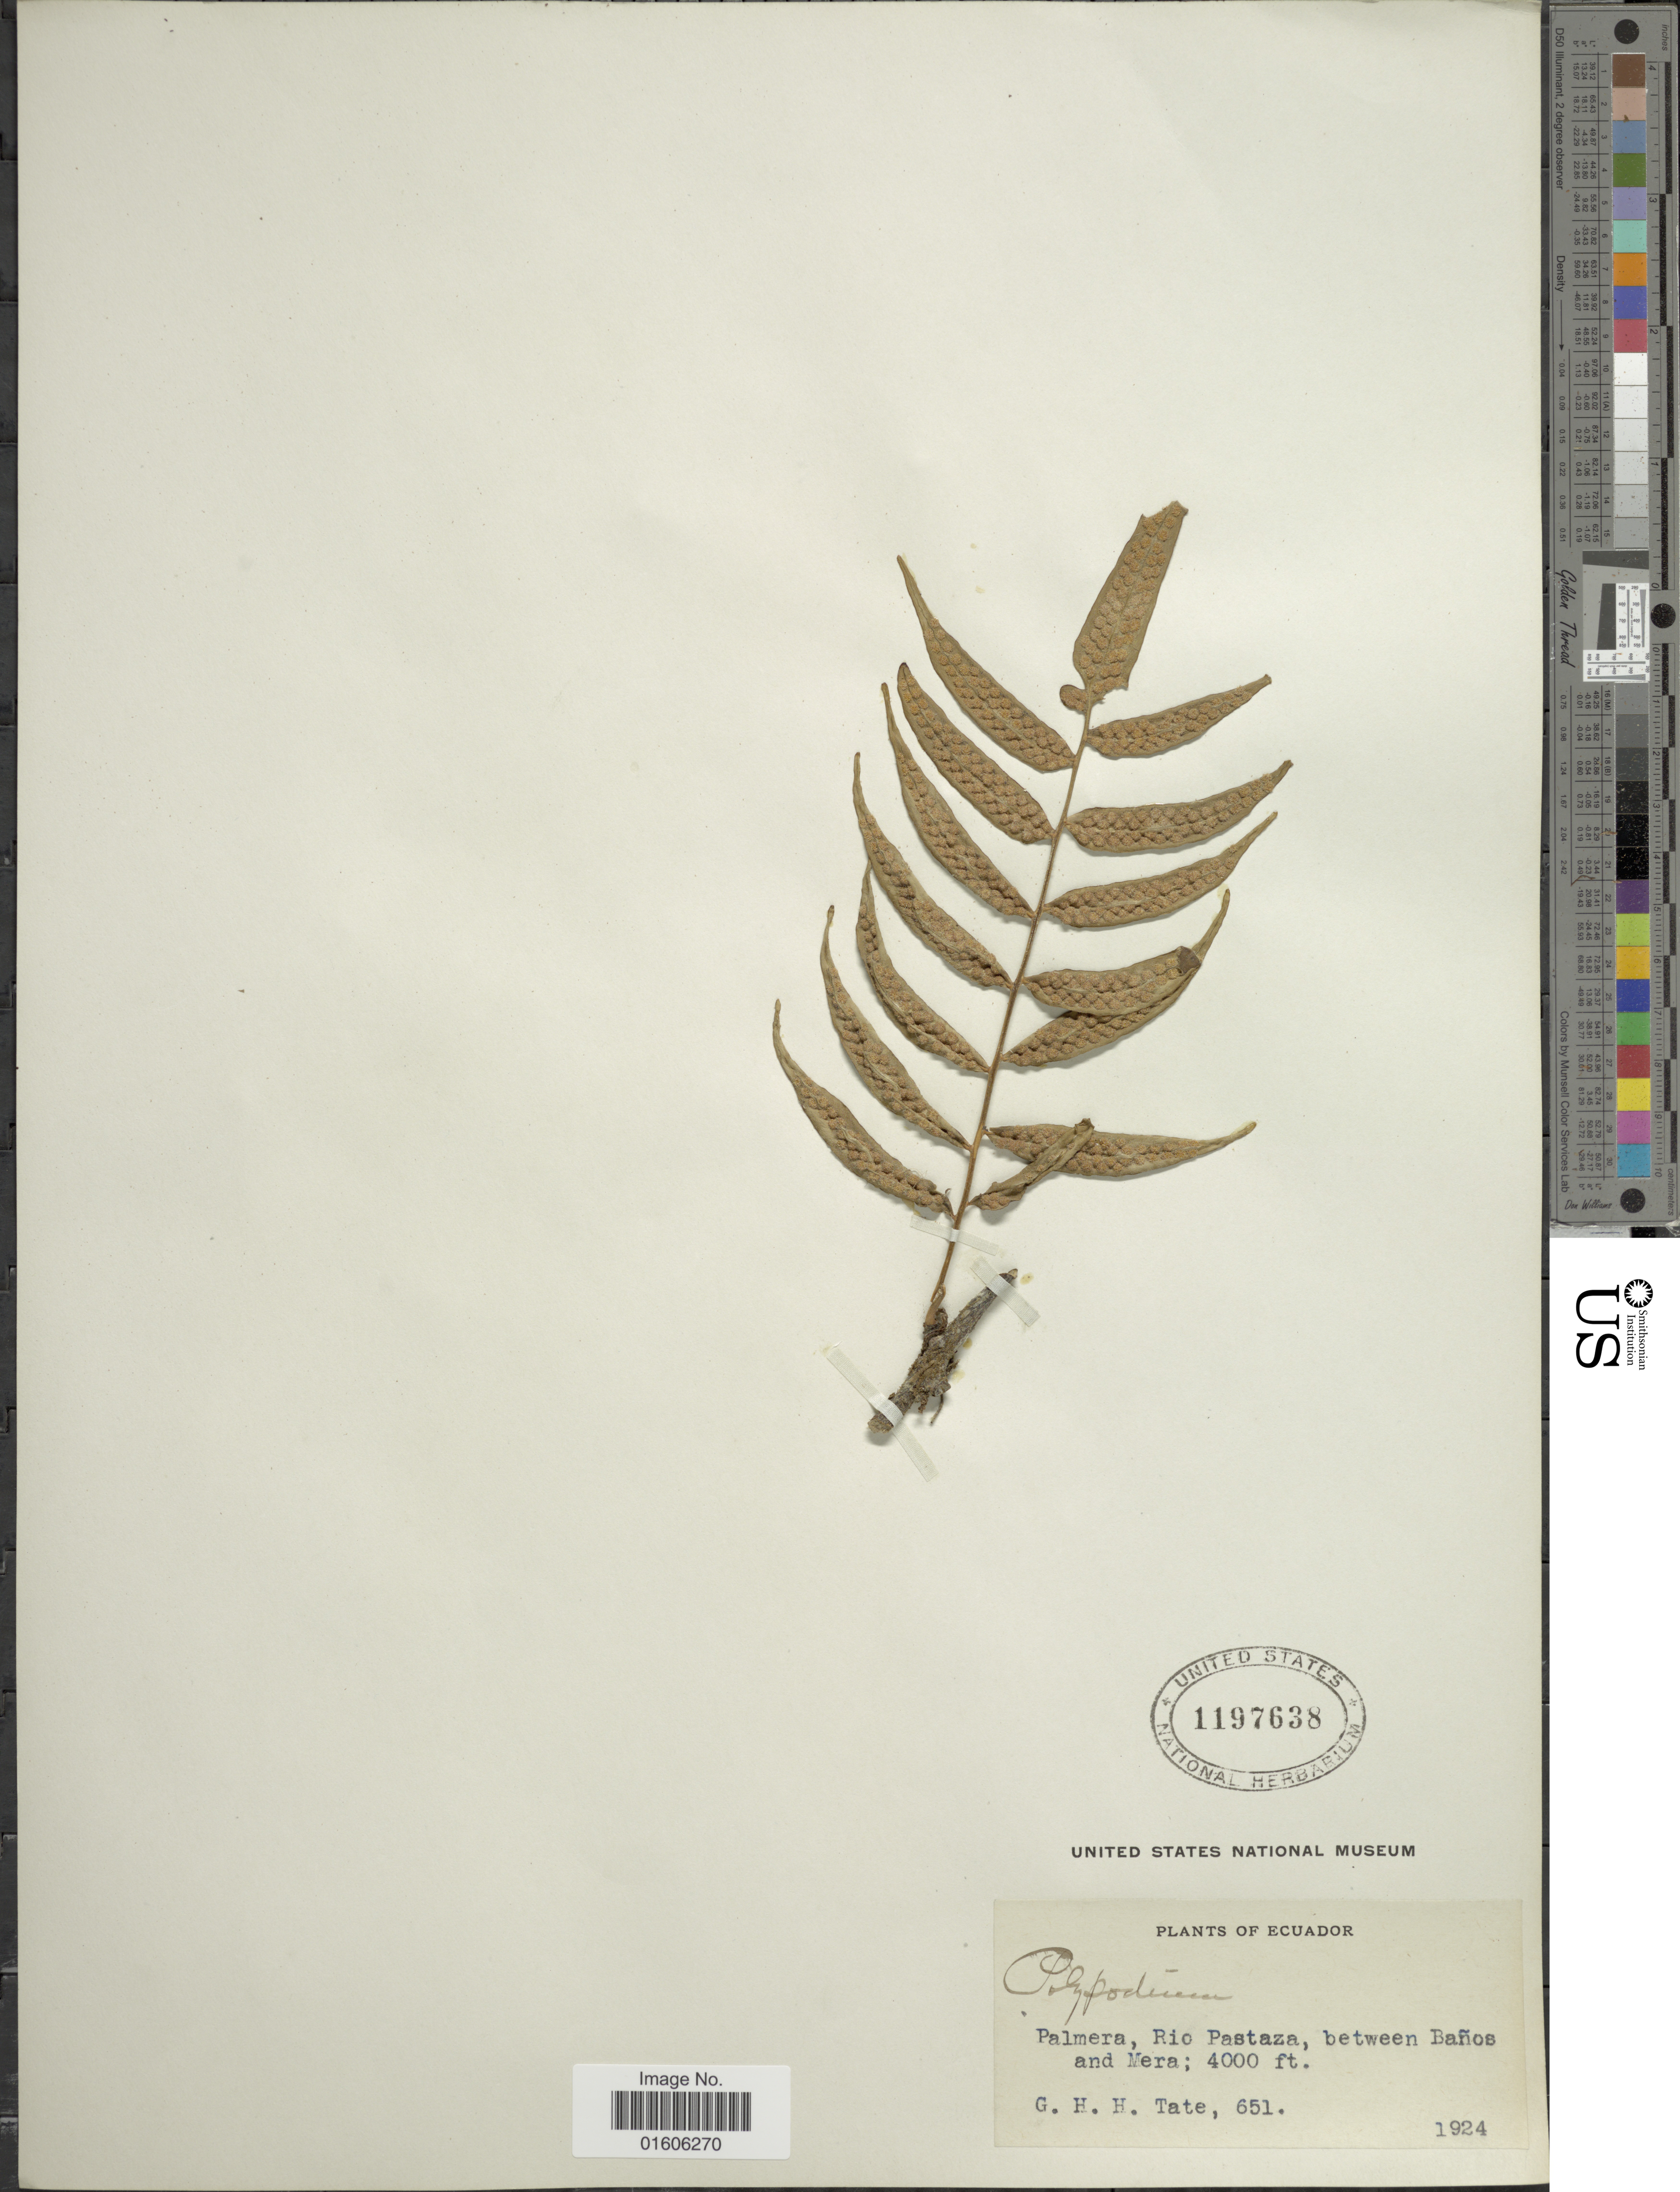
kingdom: Plantae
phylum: Tracheophyta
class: Polypodiopsida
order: Polypodiales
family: Polypodiaceae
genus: Serpocaulon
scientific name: Serpocaulon fraxinifolium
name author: (Jacq.) A.R. Sm.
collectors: G. Tate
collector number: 651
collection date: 1924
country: Ecuador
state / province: Pastaza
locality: Palmera, Rio Pastaza, between Baños and Mera.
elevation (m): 1219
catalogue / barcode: US 1197638